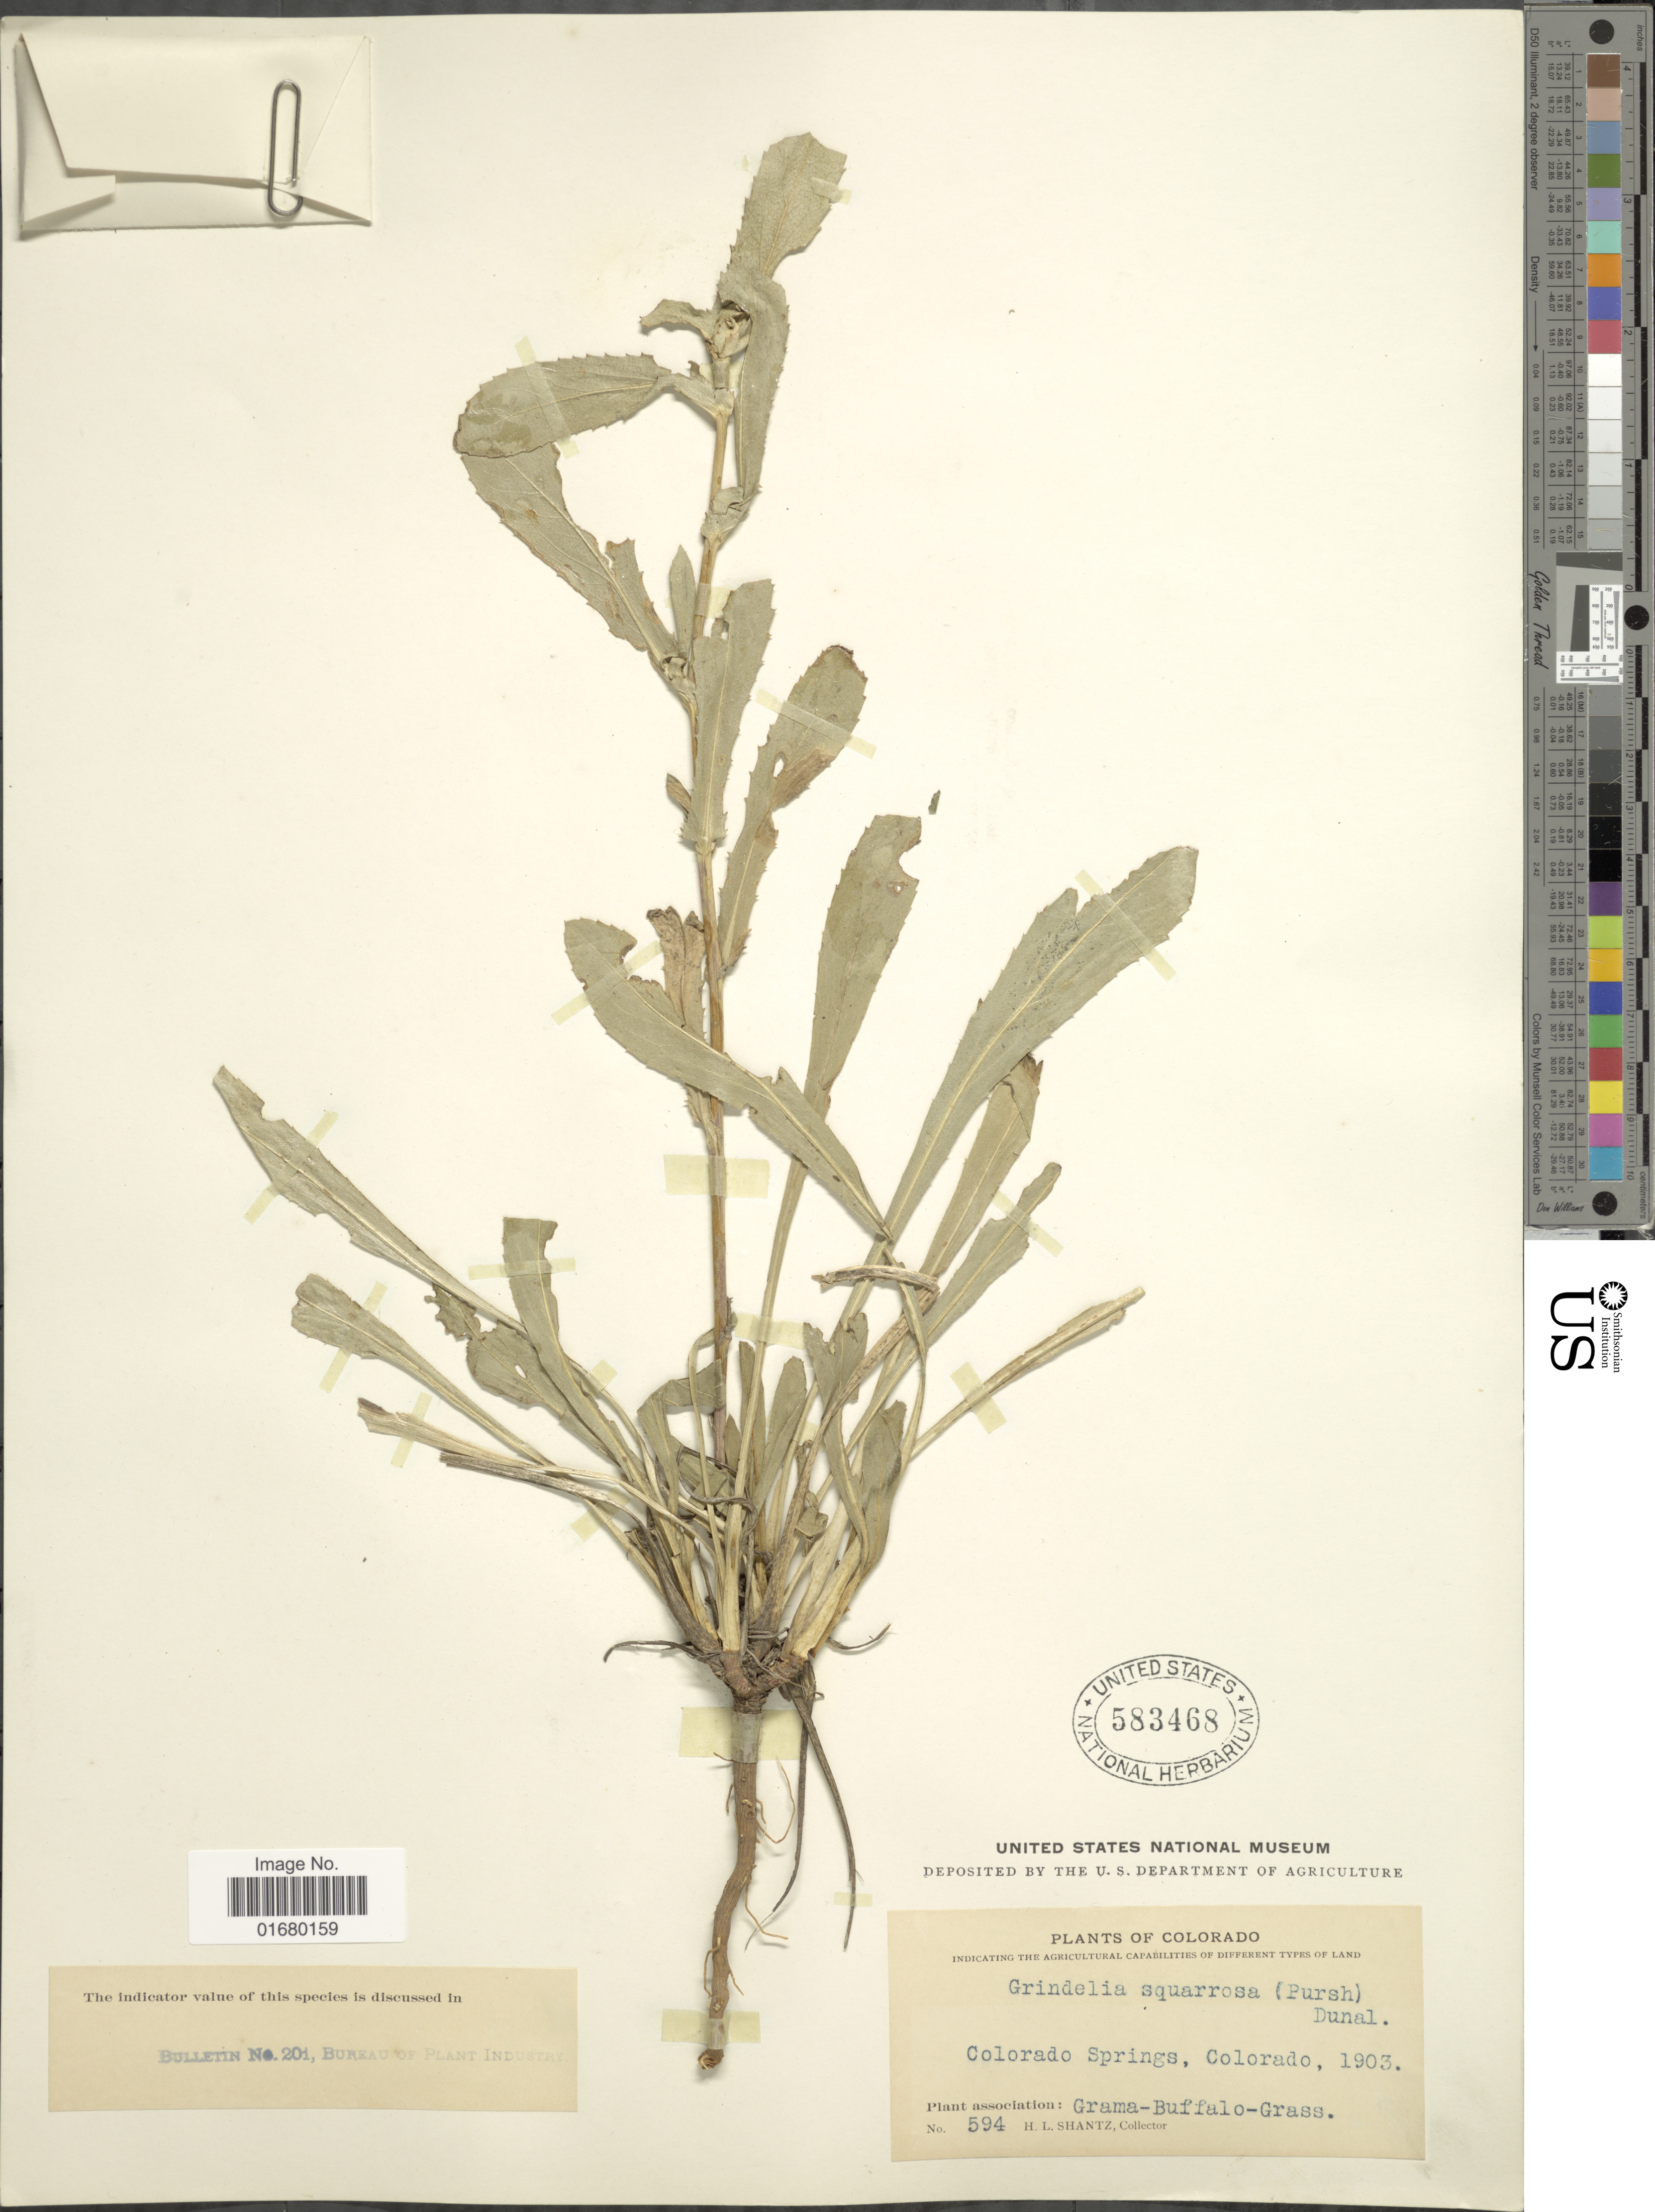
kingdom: Plantae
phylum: Tracheophyta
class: Magnoliopsida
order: Asterales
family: Asteraceae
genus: Grindelia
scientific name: Grindelia squarrosa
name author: (Pursh) Dunal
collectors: H. Shantz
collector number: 594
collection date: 1903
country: United States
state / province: Colorado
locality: Colorado Springs, Colorado.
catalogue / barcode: US 583468